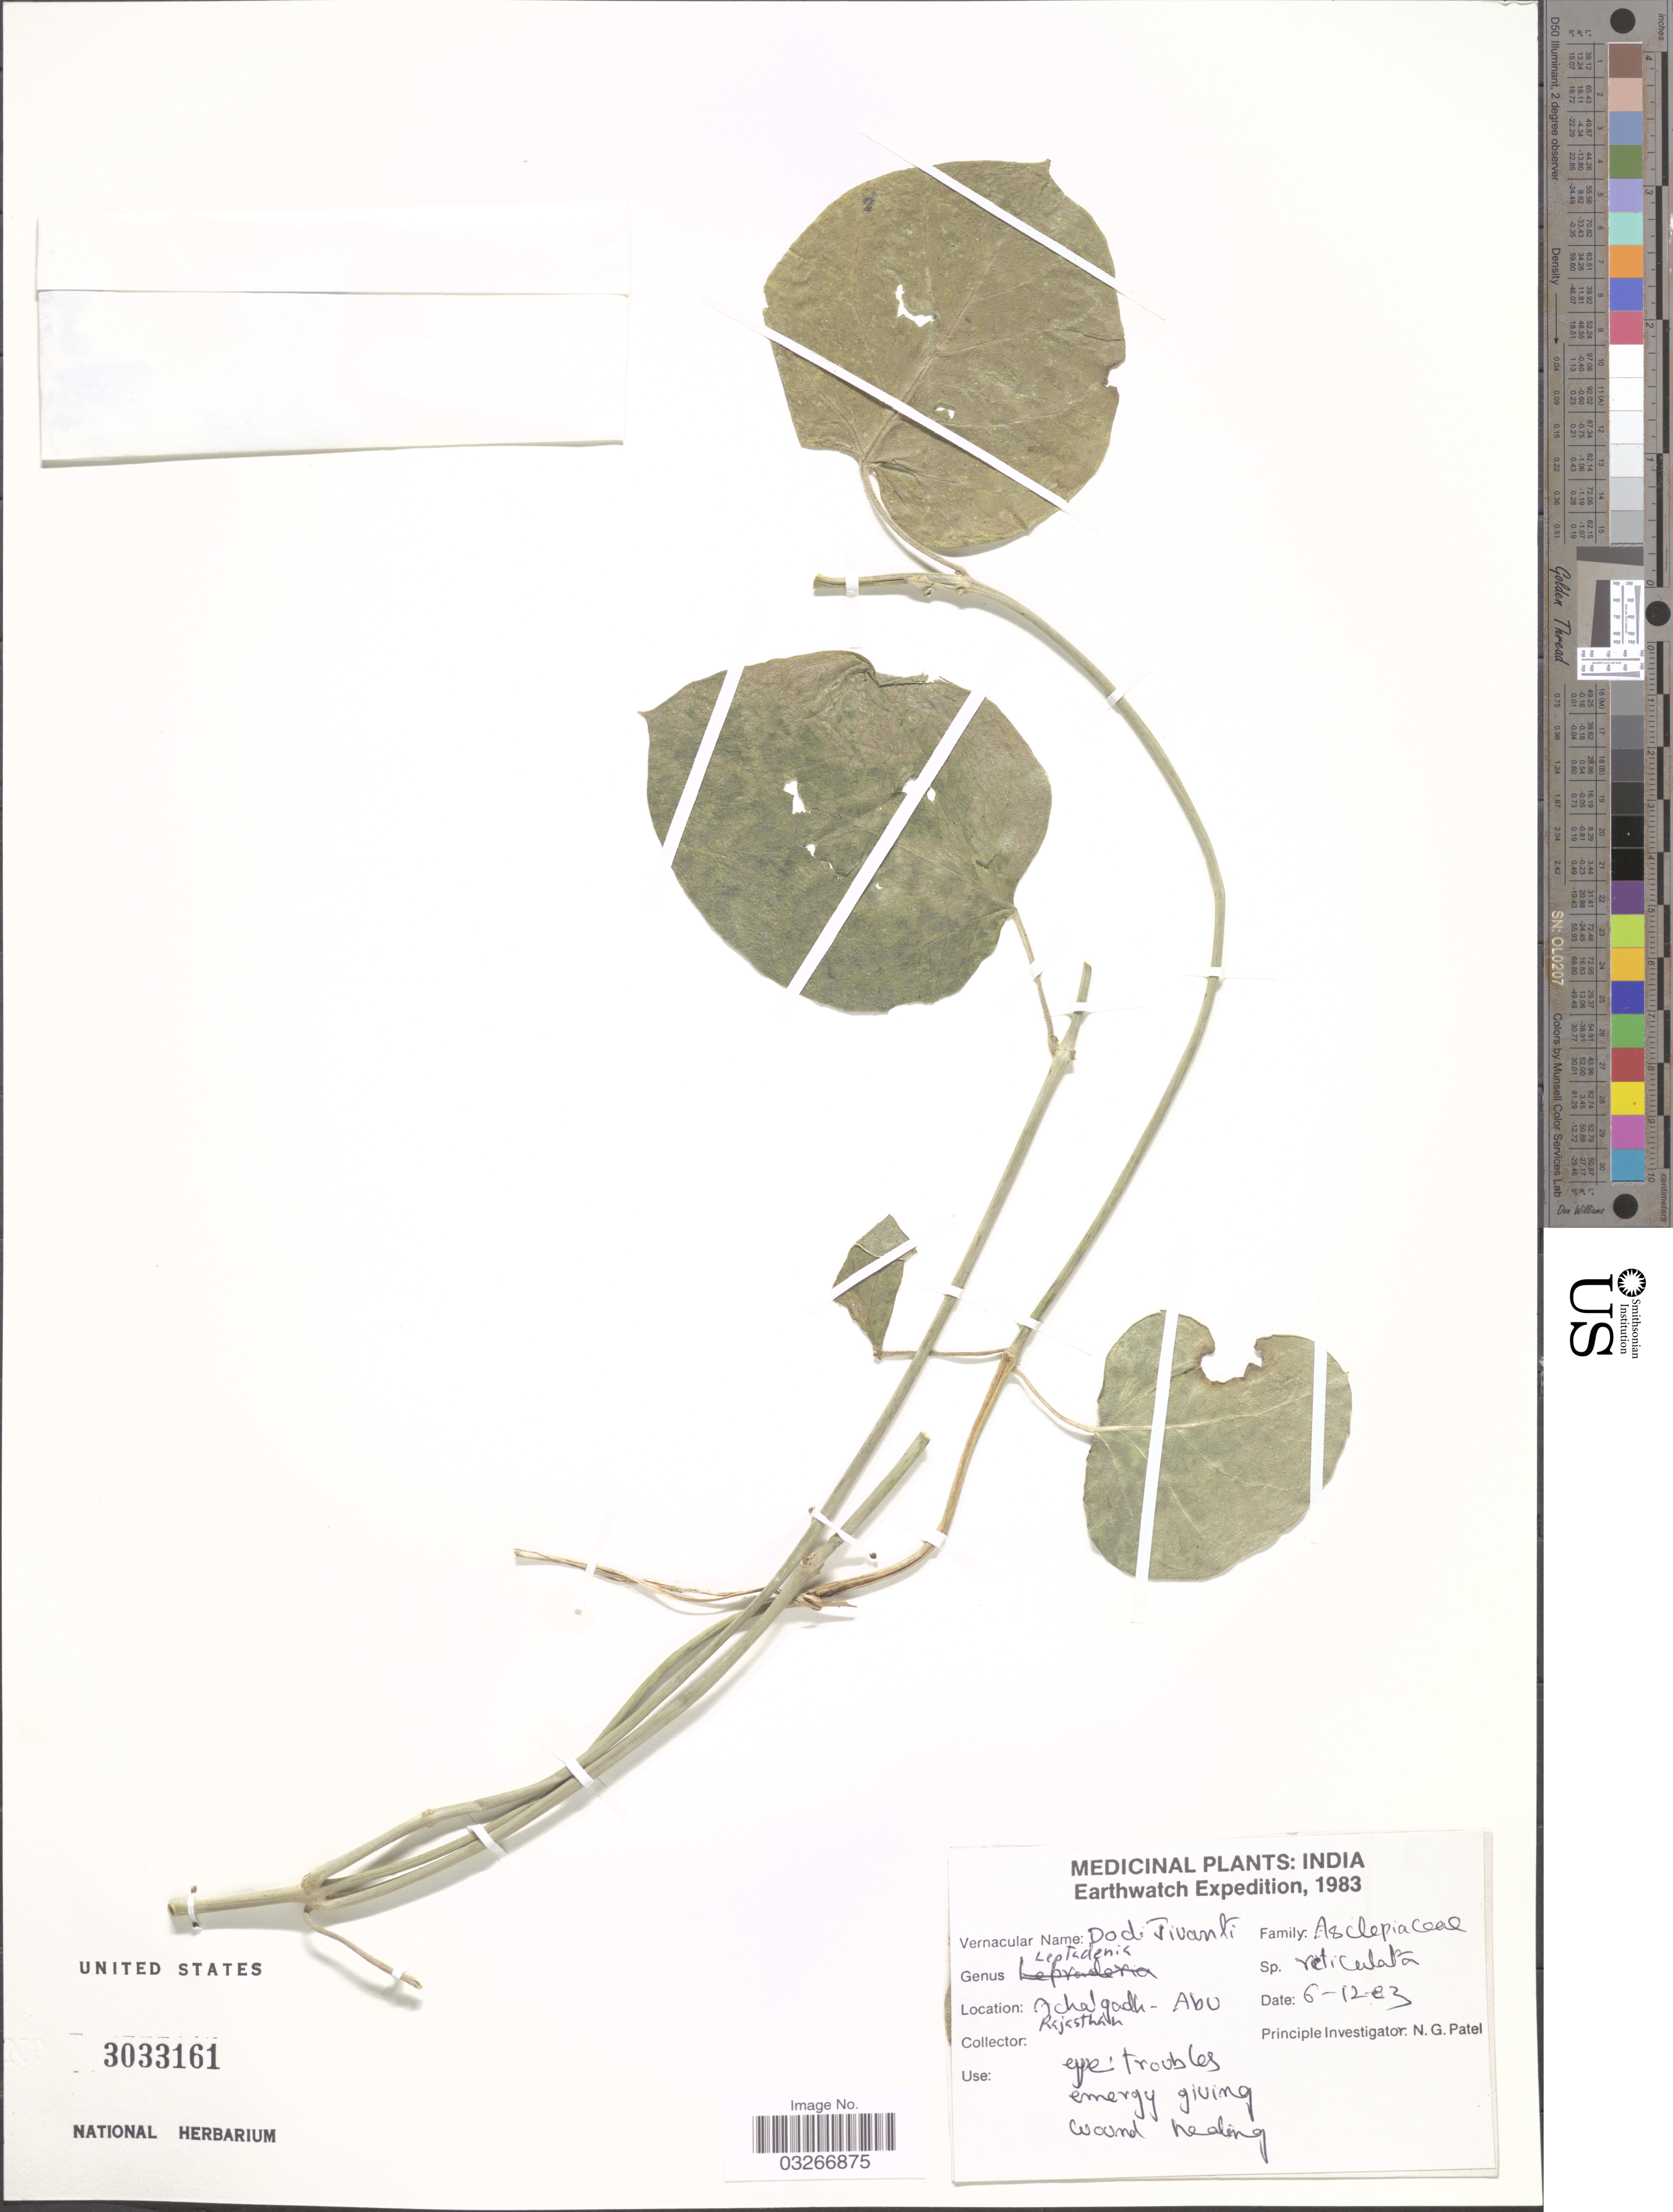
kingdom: Plantae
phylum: Tracheophyta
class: Magnoliopsida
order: Gentianales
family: Apocynaceae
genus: Leptadenia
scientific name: Leptadenia reticulata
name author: (Retz.) Wight & Arn.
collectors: N. Patel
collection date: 1983-12-06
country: India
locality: Achalgadh - Abu Rejasthan.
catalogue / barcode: US 3033161